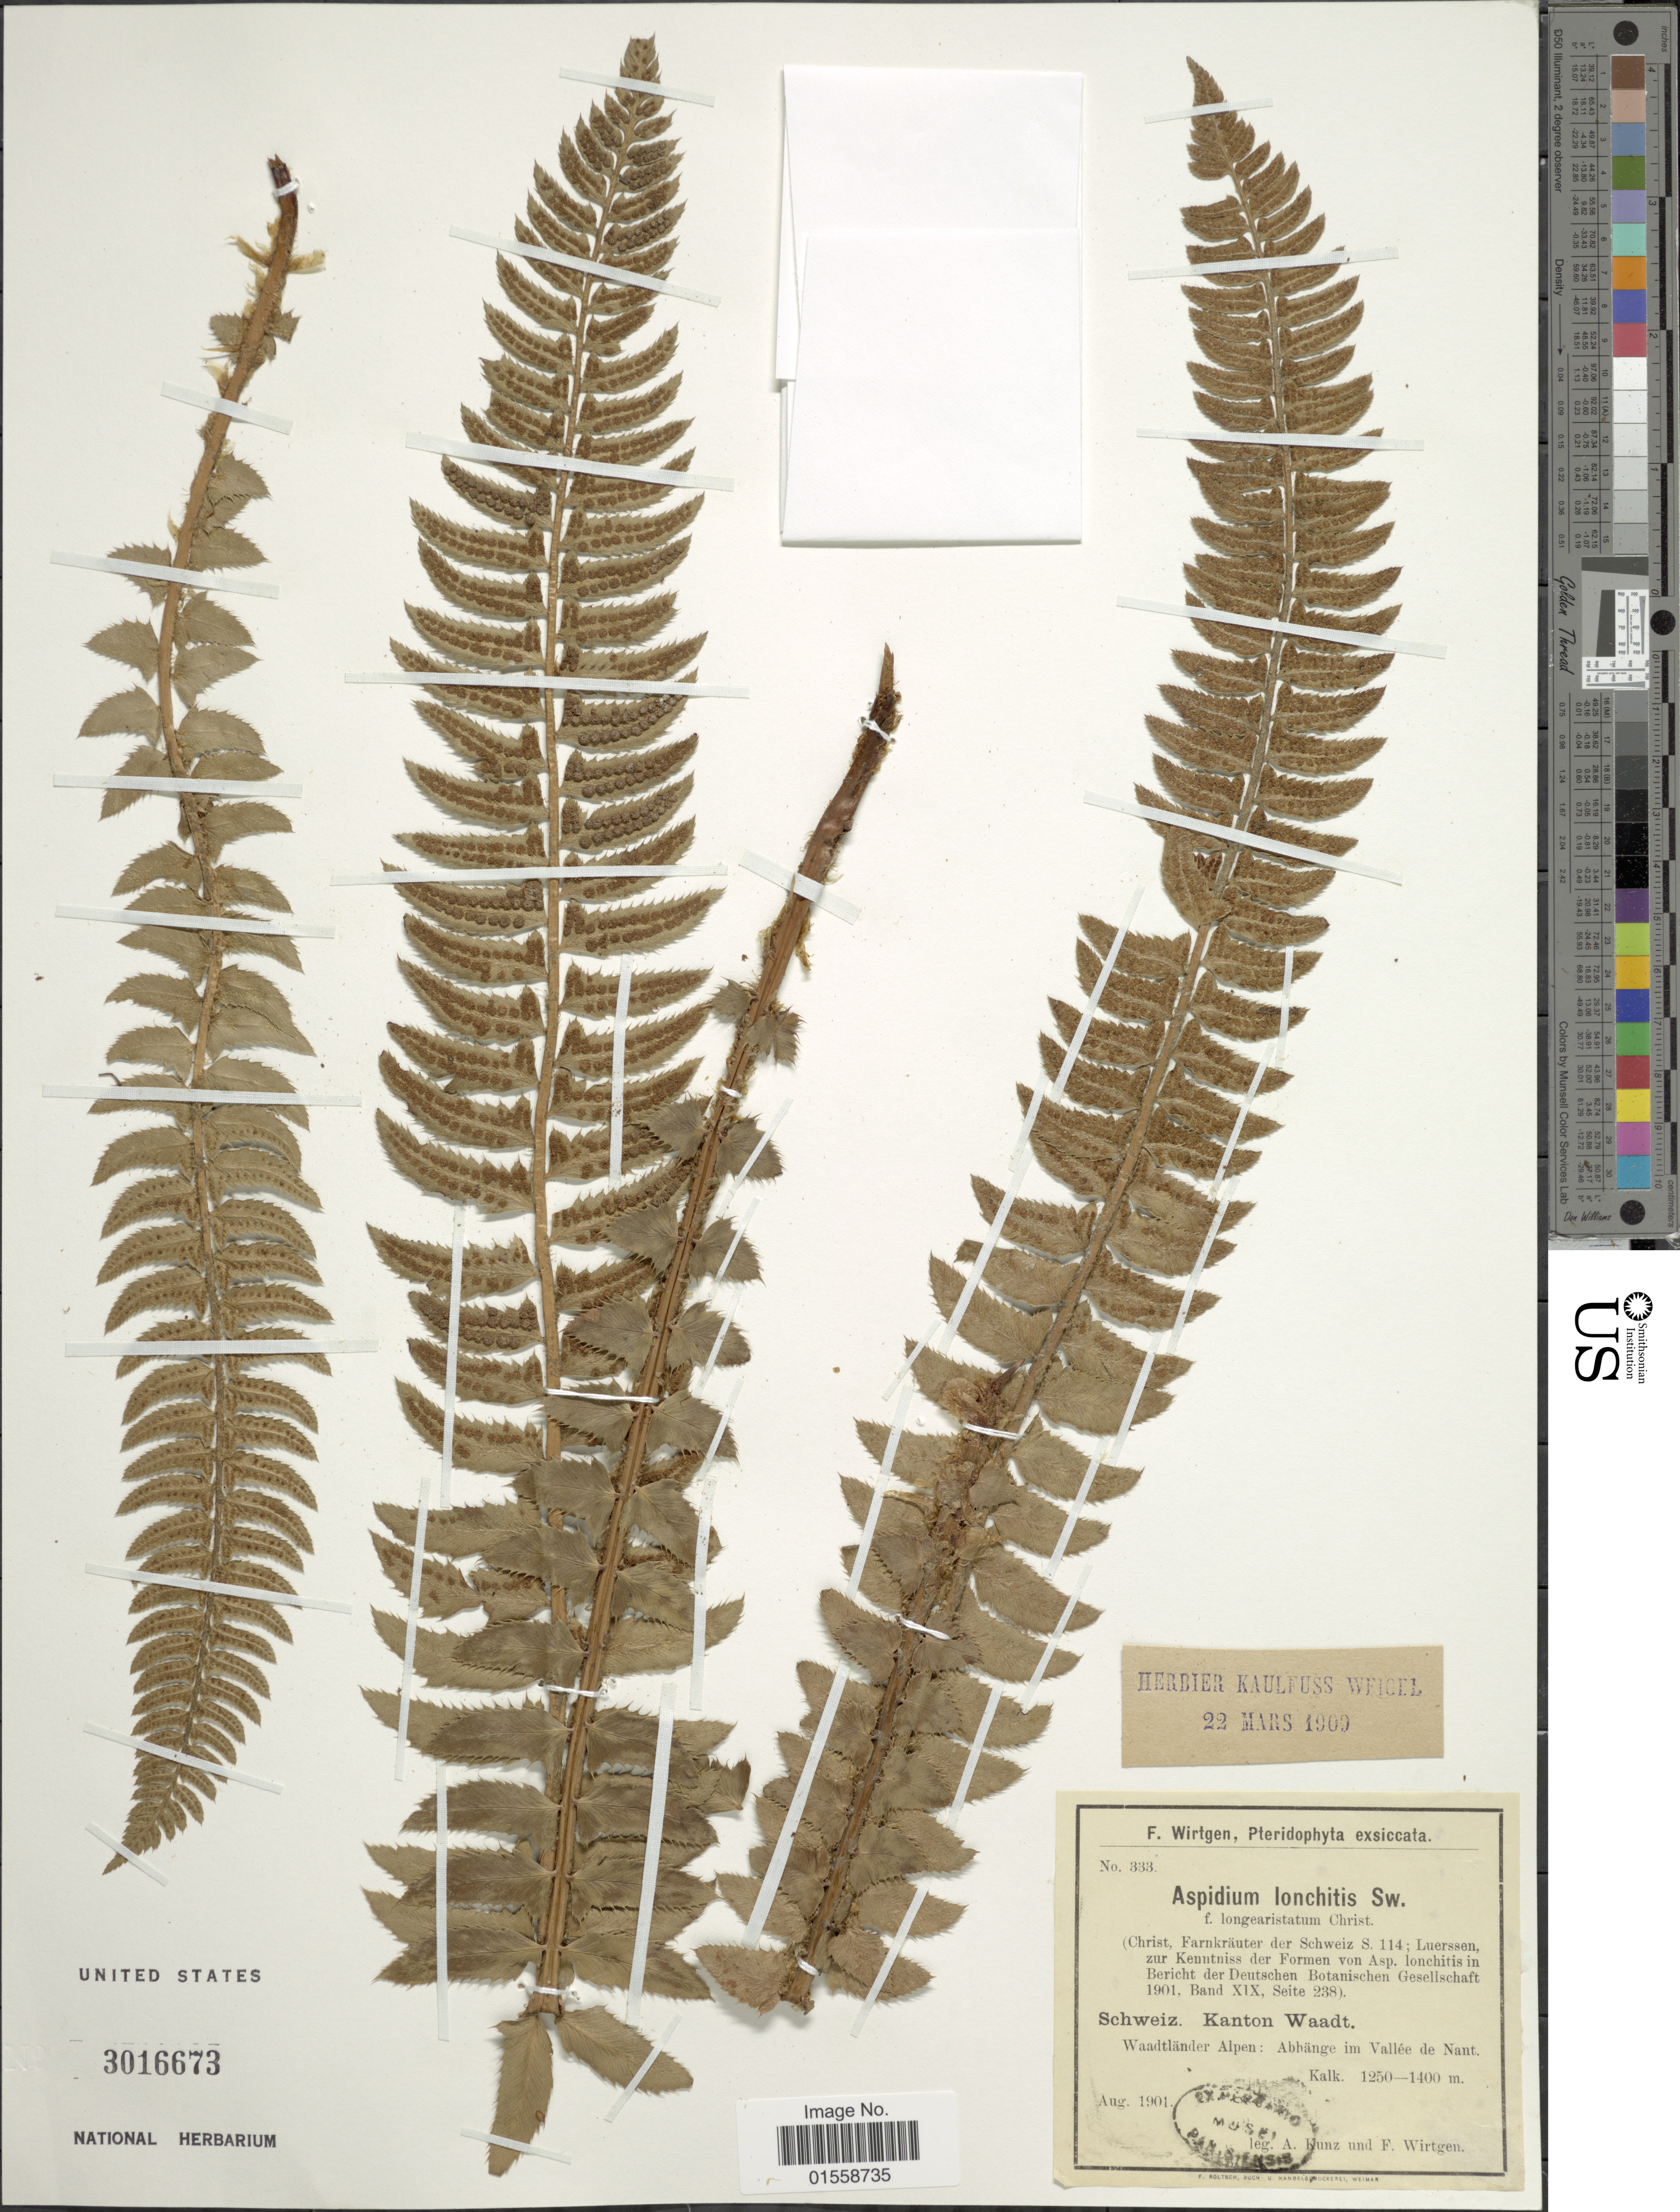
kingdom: Plantae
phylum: Tracheophyta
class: Polypodiopsida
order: Polypodiales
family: Dryopteridaceae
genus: Polystichum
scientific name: Polystichum lonchitis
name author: (Roth) L.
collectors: A. Kunz & F. Wirtgen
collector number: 333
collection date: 1901-08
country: Switzerland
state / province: Vaud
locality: Schweiz, Kanton Waadt, Waadtlander alpen: Abhange im Vallee de Nant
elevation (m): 1250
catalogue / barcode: US 3016673